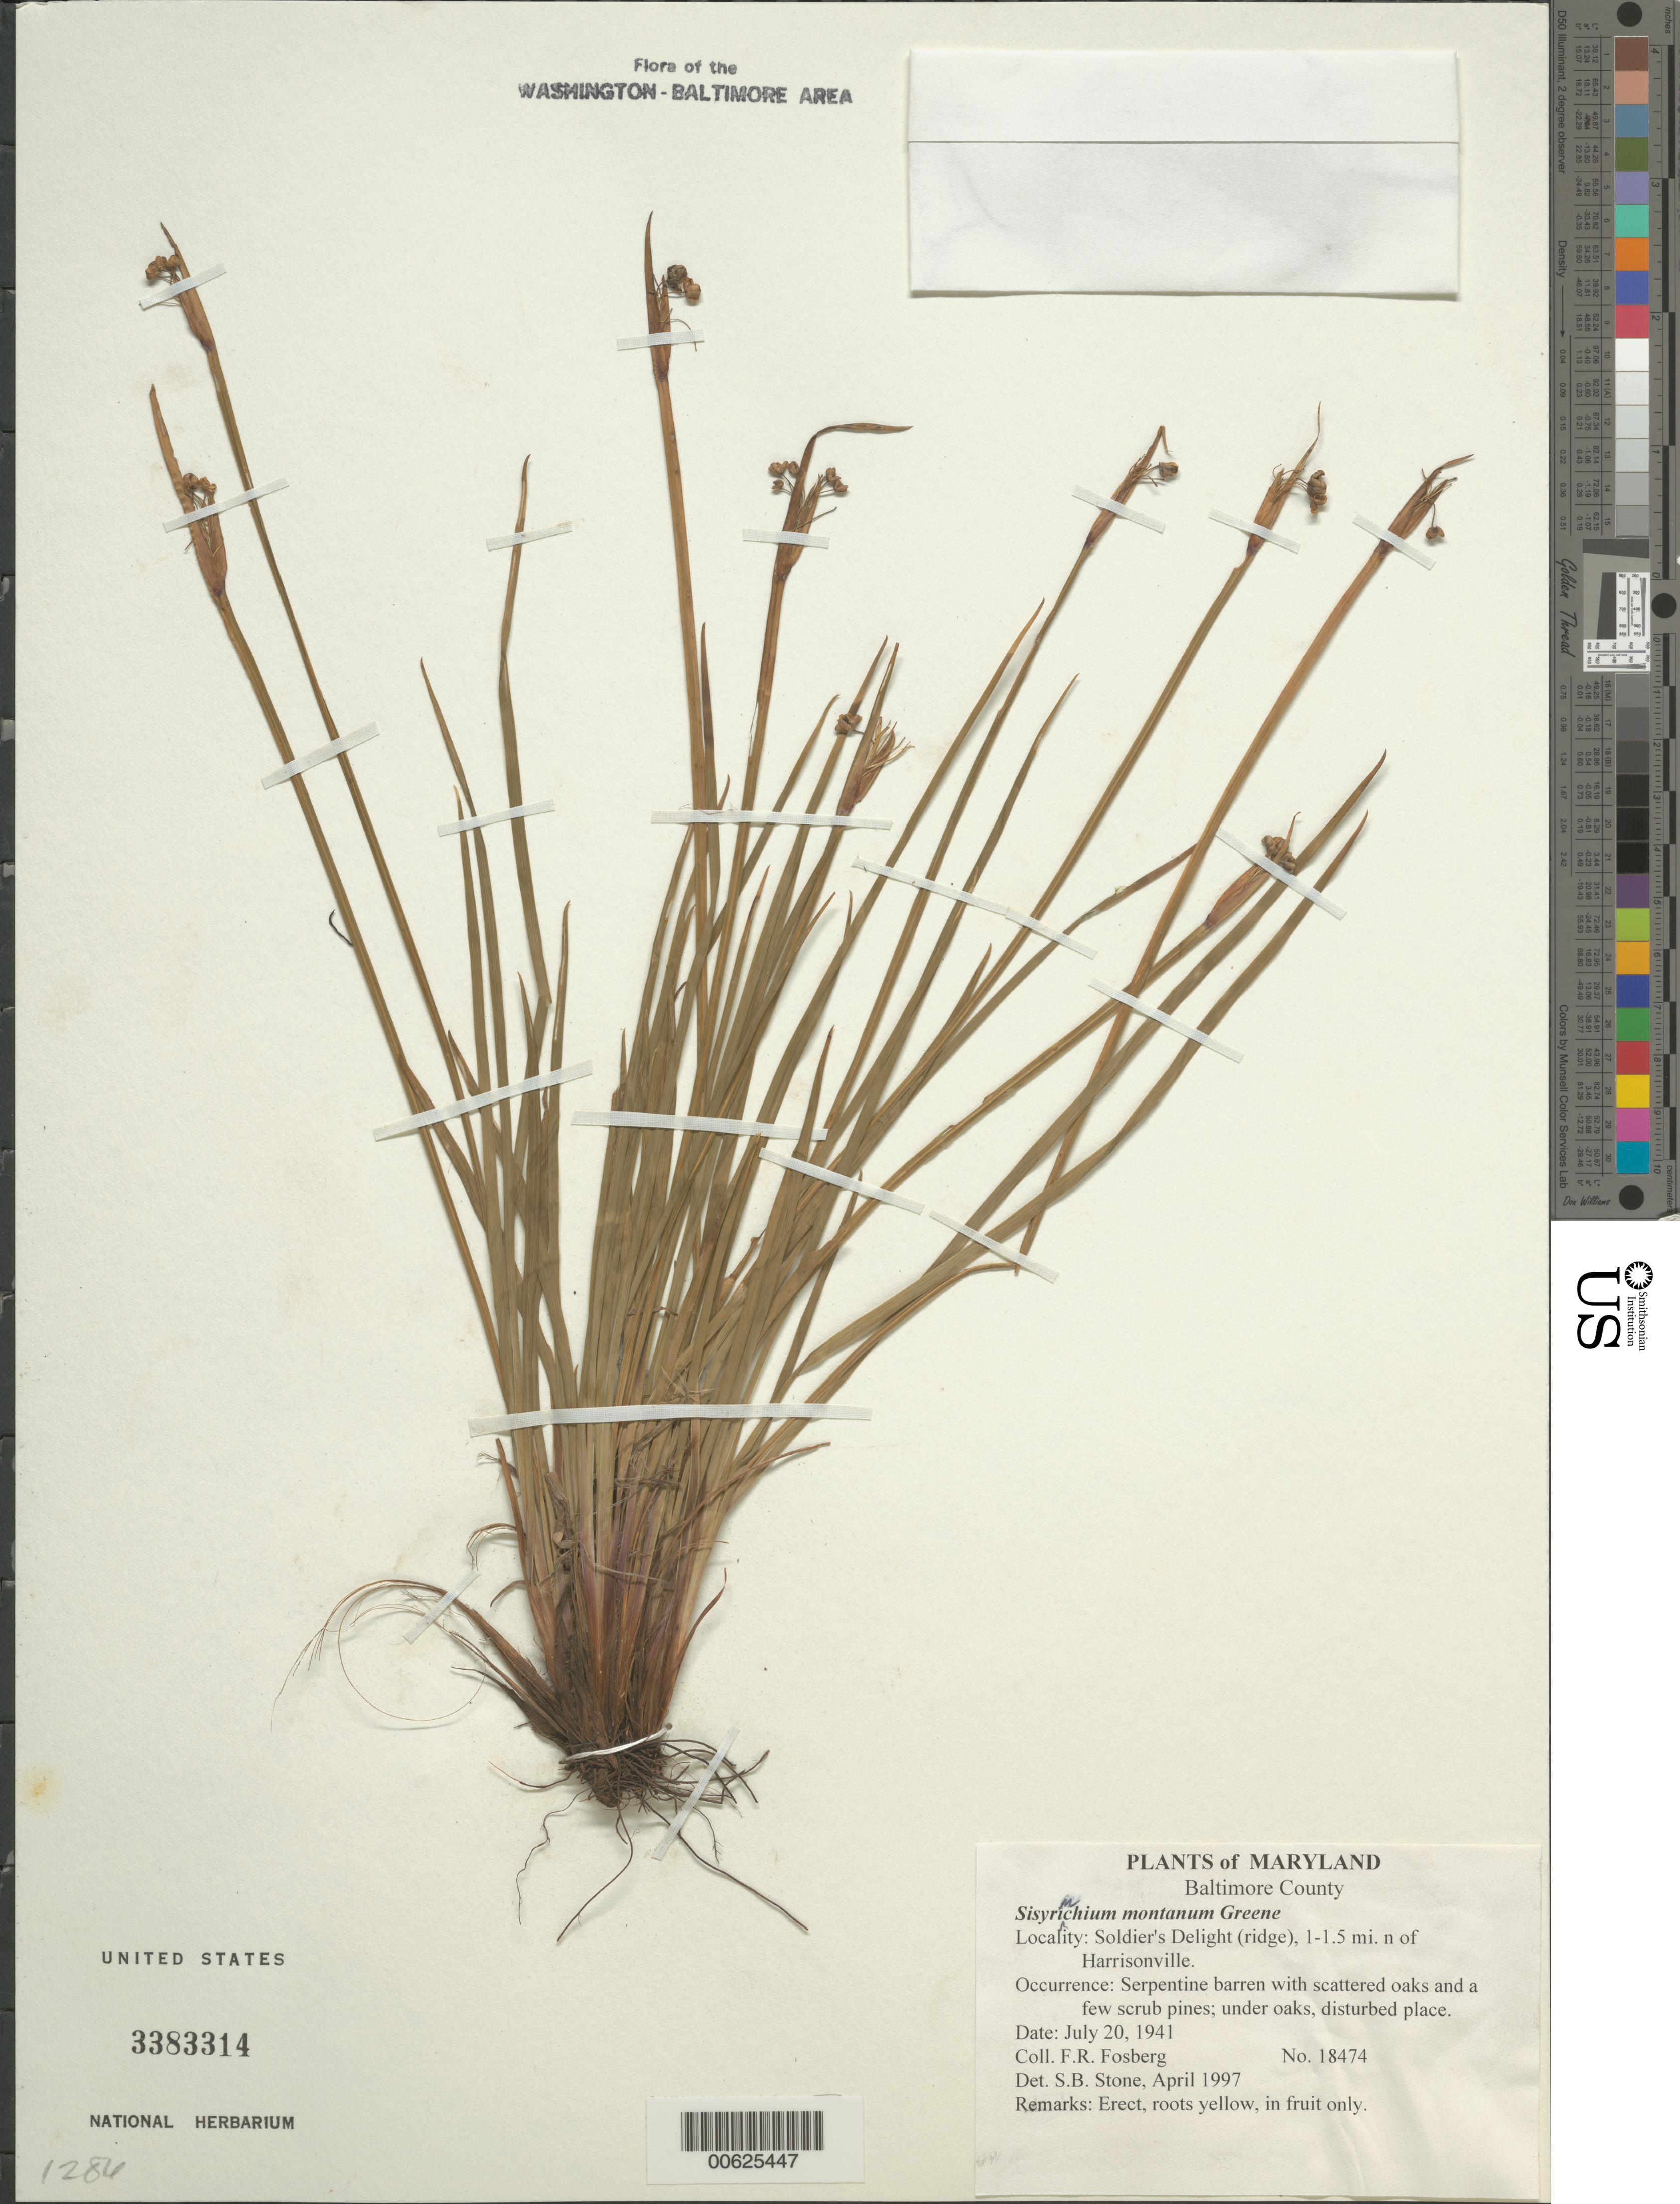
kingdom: Plantae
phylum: Tracheophyta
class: Liliopsida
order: Asparagales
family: Iridaceae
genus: Sisyrinchium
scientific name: Sisyrinchium montanum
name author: Greene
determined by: Stone, S. B.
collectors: F. R. Fosberg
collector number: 18474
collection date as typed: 20 Jul 1941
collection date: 1941-07-20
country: United States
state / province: Maryland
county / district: Baltimore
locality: Soldier's Delight (ridge), 1-1.5 mi. n of Harrisonville.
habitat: Serpentine barren with scattered oaks and a few scrub pines; under oaks, disturbed place.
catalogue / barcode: US 3383314